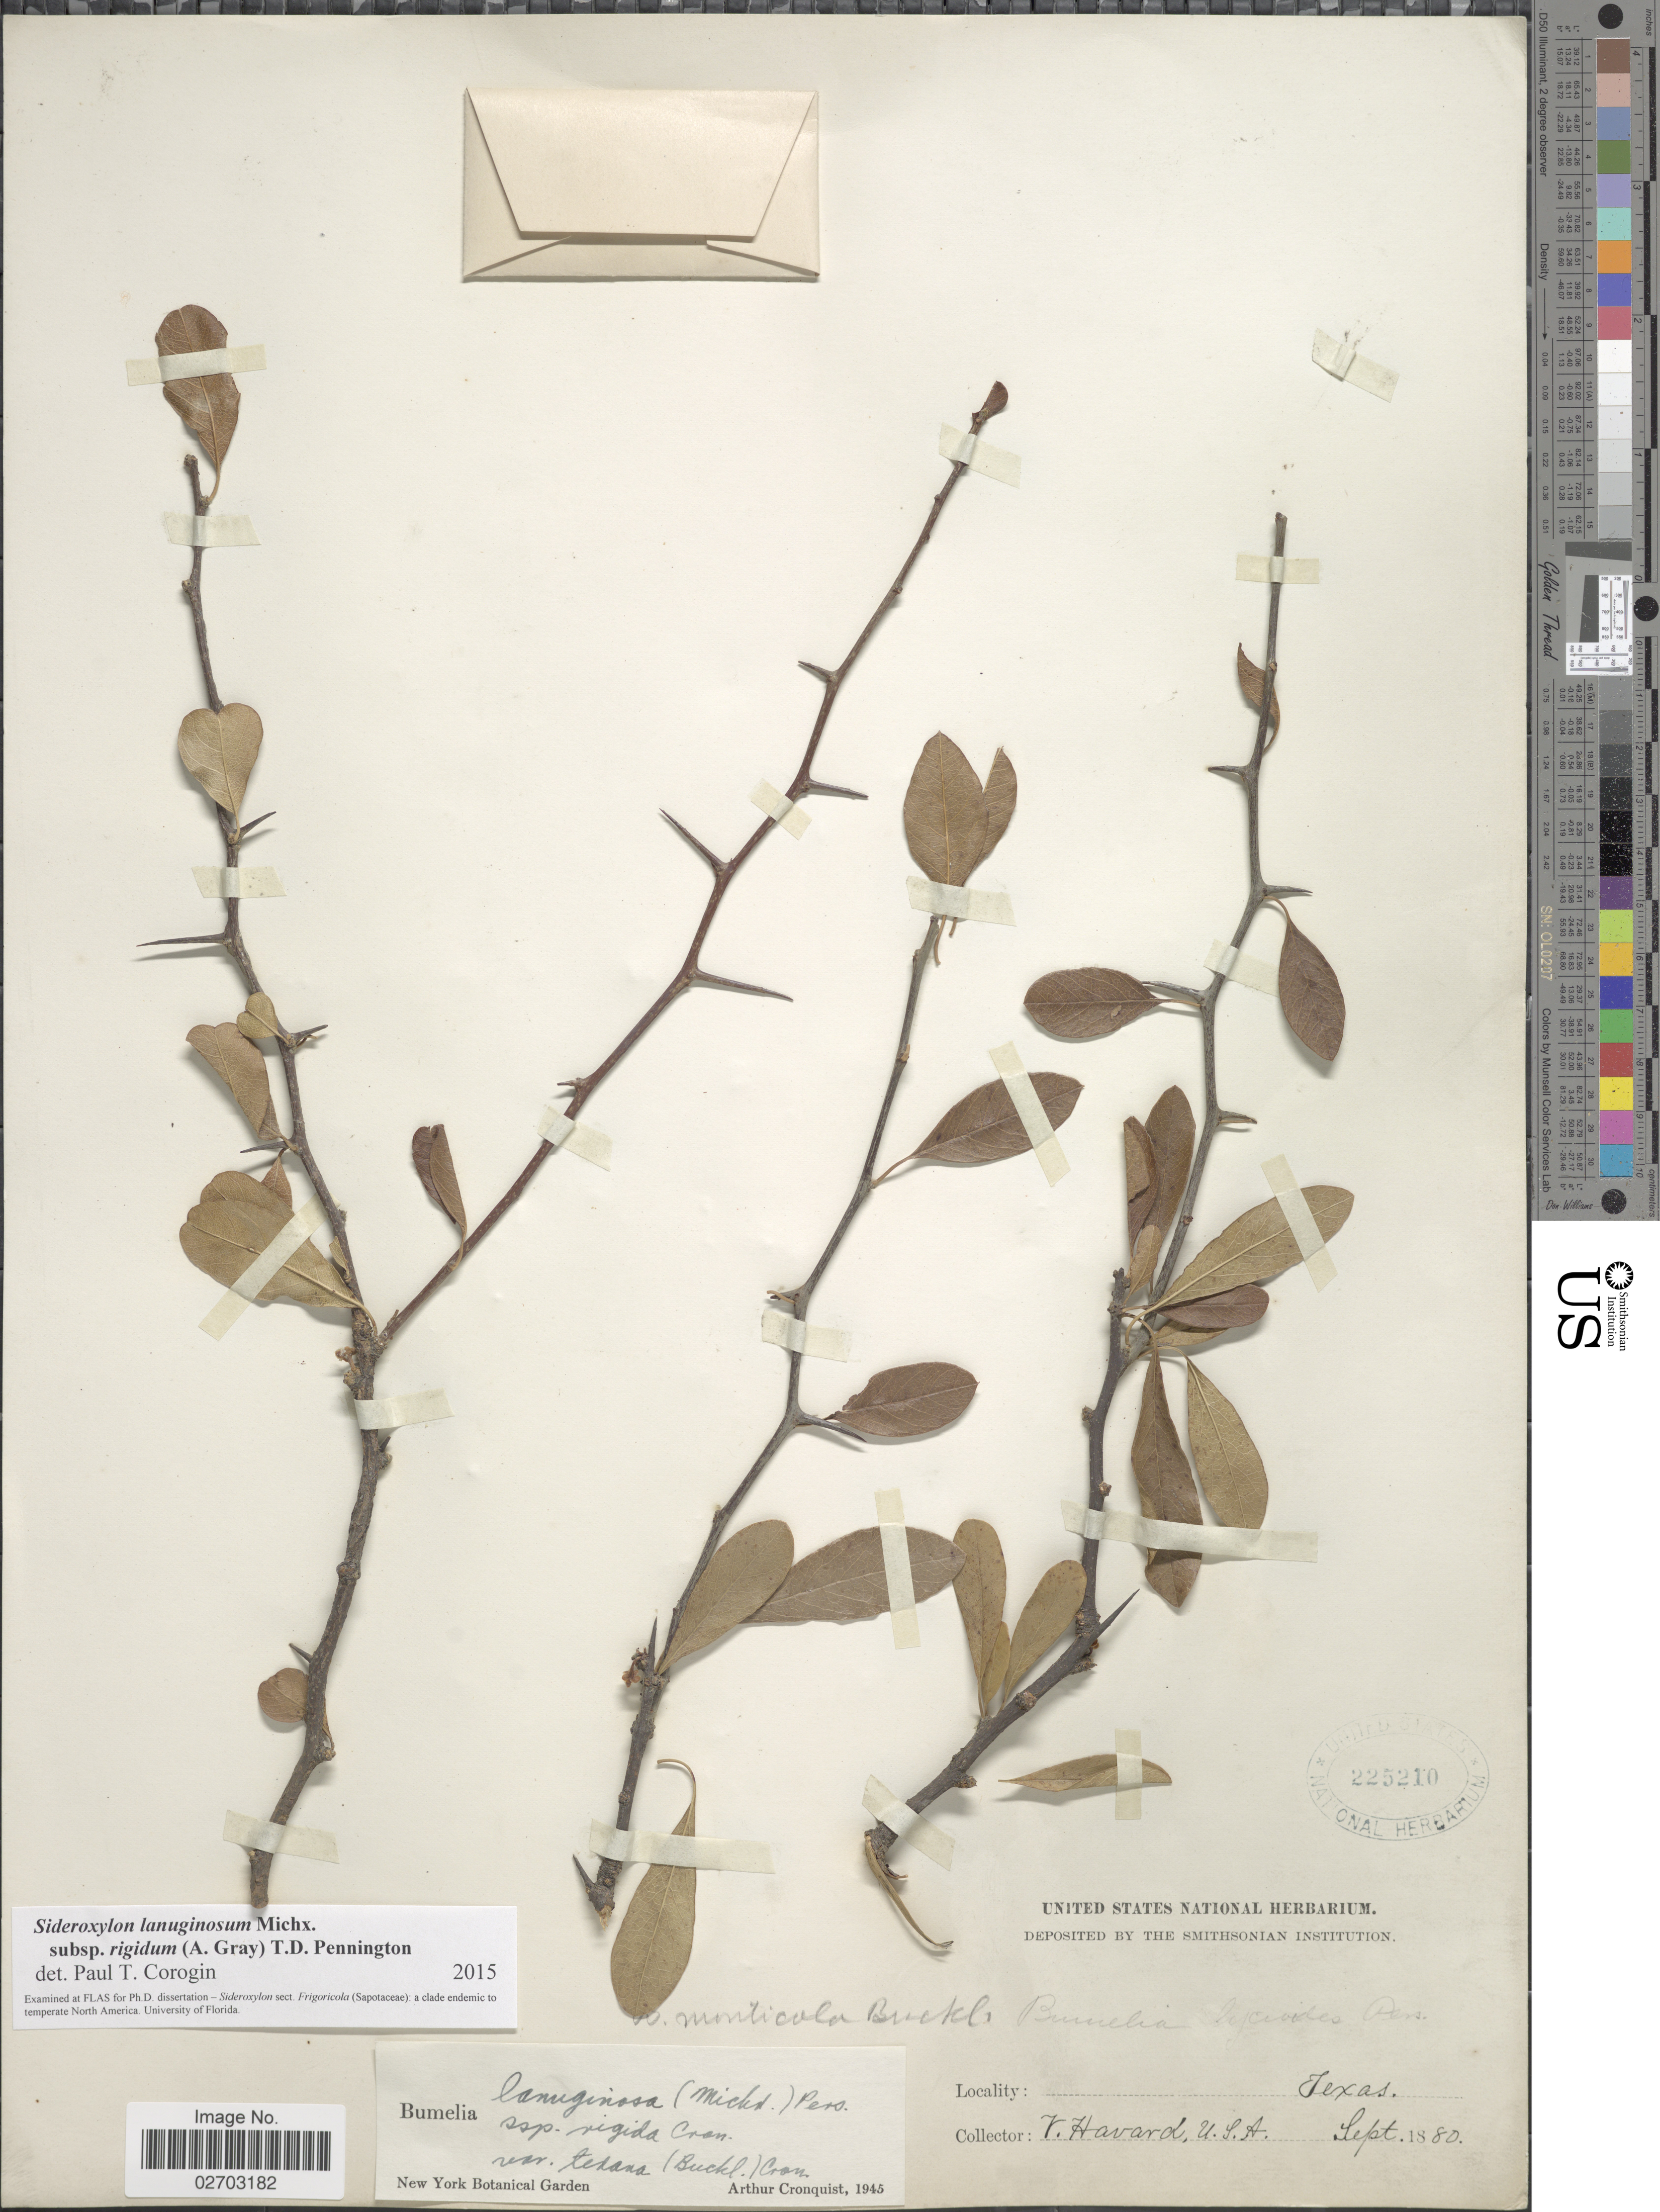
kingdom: Plantae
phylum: Tracheophyta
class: Magnoliopsida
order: Ericales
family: Sapotaceae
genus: Sideroxylon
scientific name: Sideroxylon lanuginosum subsp. rigidum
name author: (A. Gray) T.D. Penn.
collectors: V. Harvard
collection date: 1880-09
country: United States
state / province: Texas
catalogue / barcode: US 225210